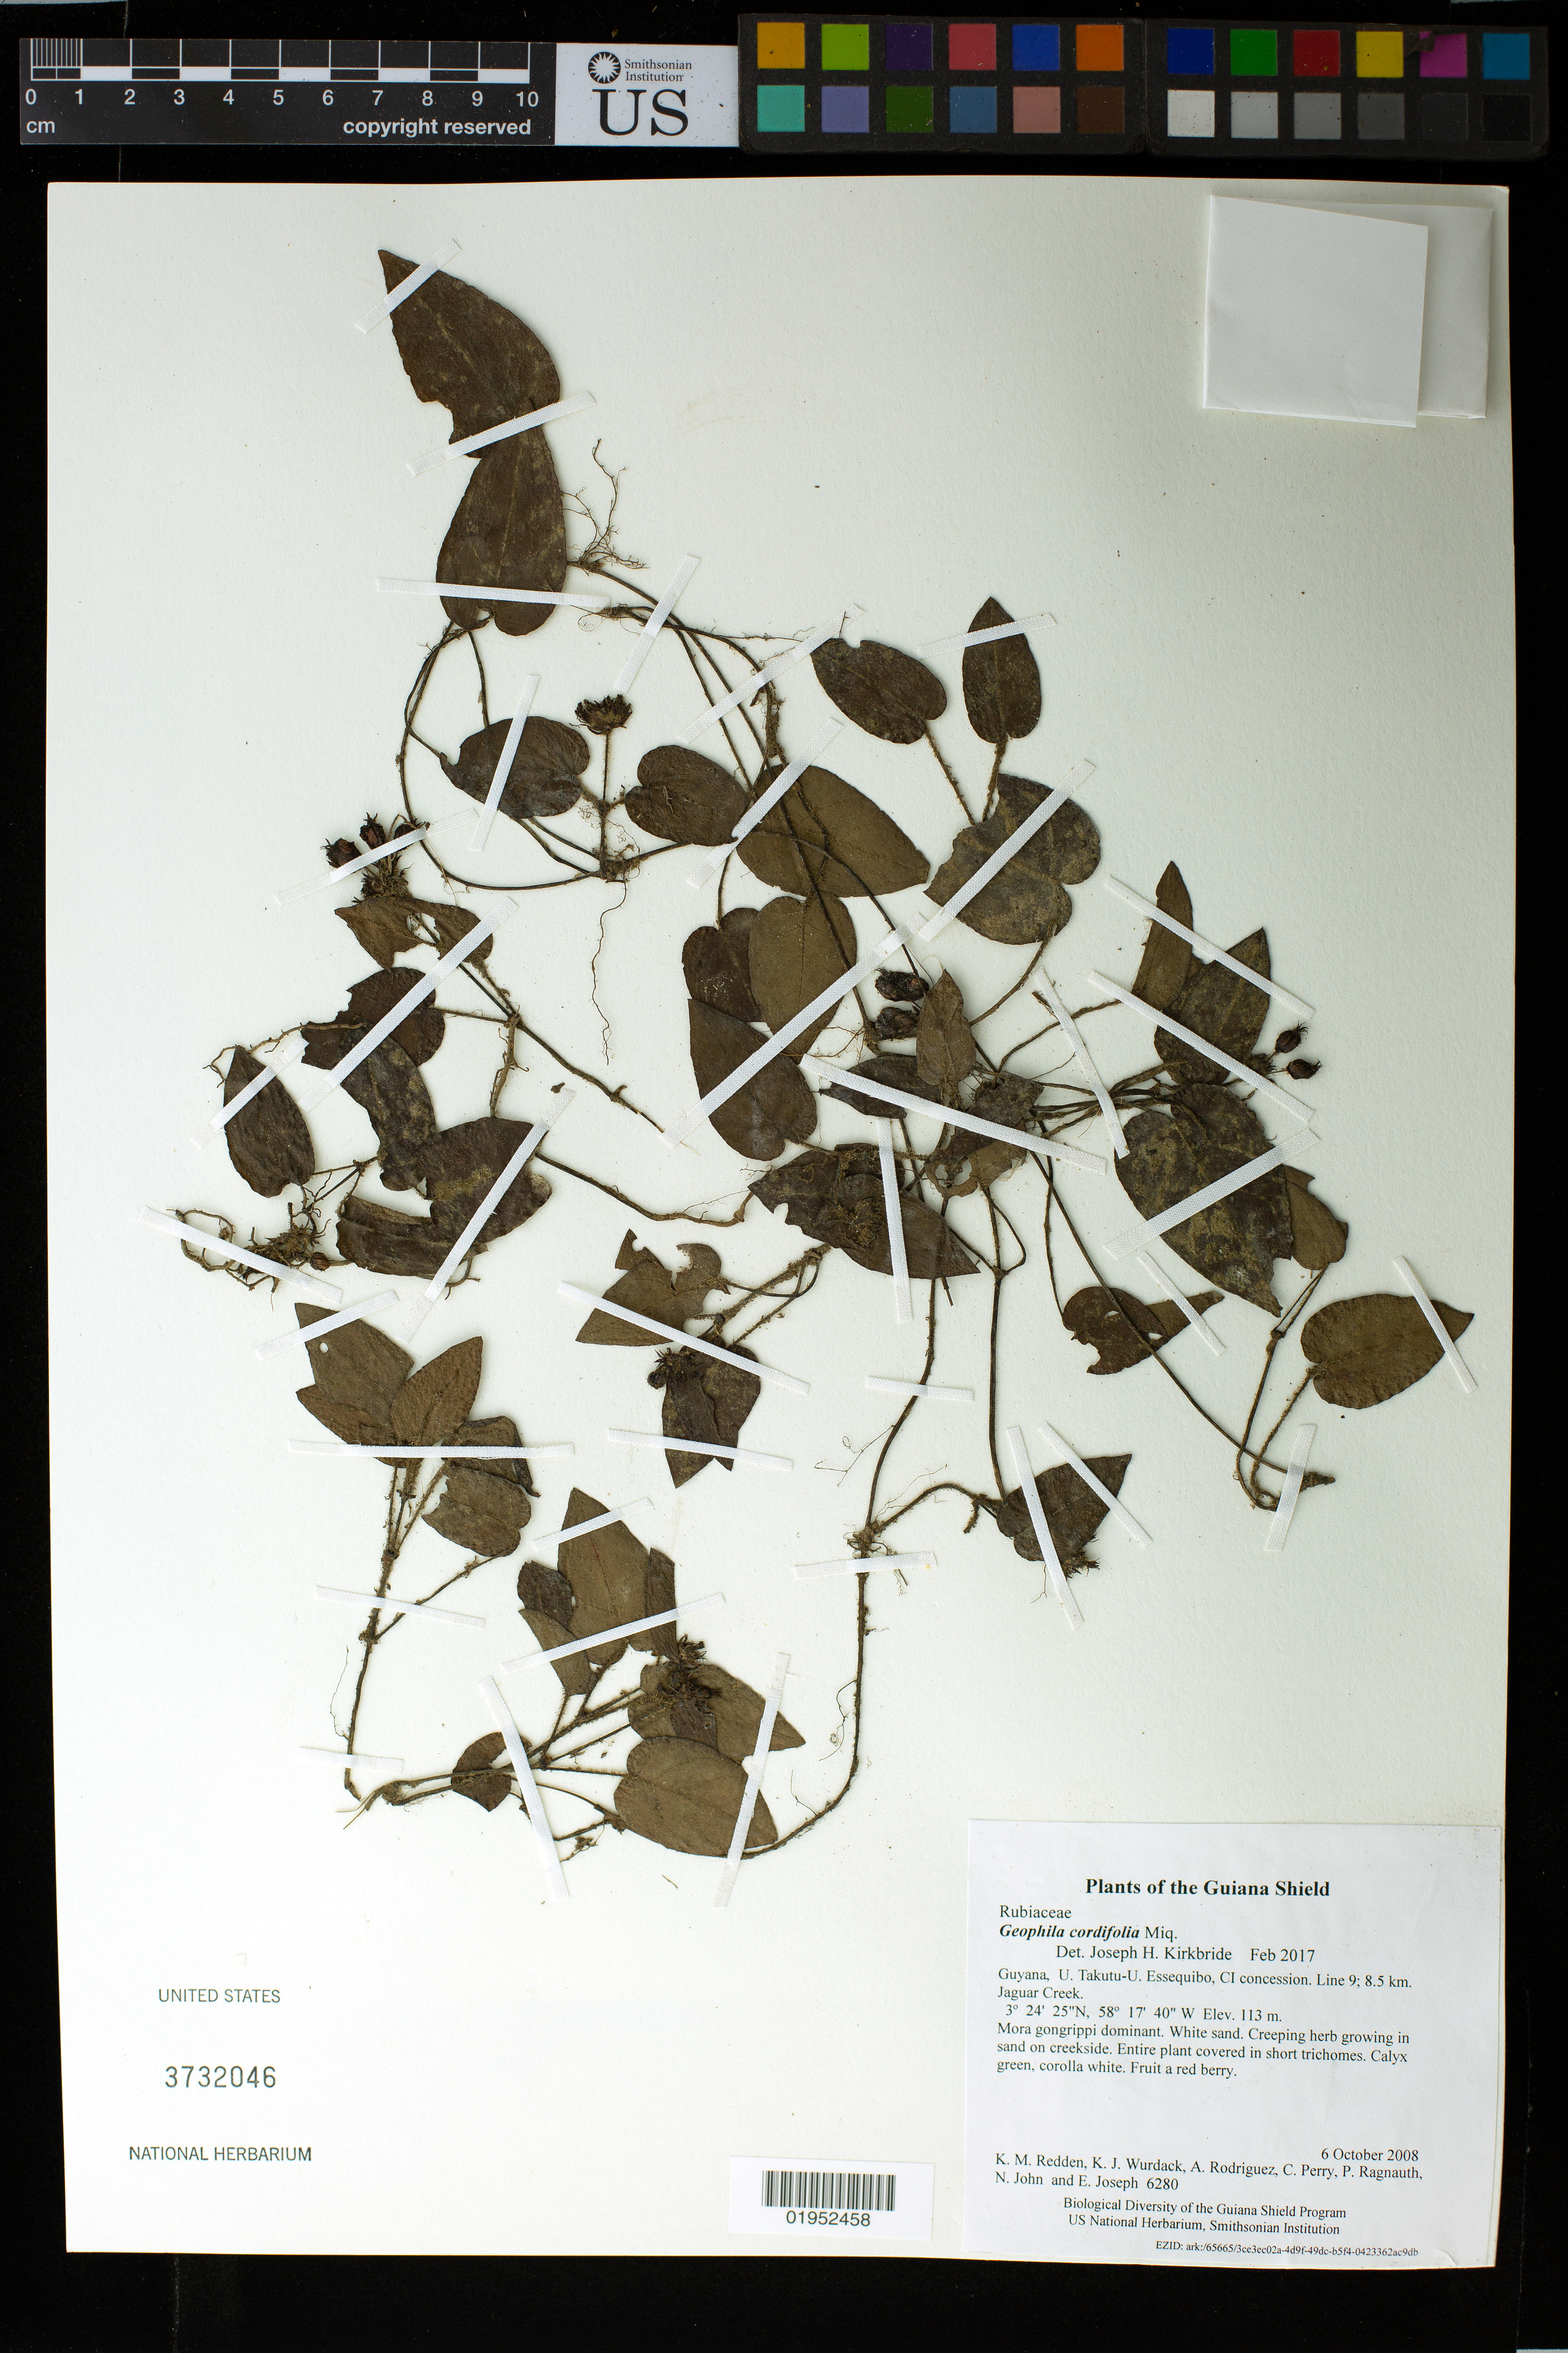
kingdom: Plantae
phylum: Tracheophyta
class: Magnoliopsida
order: Gentianales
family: Rubiaceae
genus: Geophila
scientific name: Geophila cordifolia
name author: Miq.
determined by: Kirkbride, J. H.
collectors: K. M. Redden, K. Wurdack, A. Rodriguez, C. Perry, P. Ragnauth, N. John & E. Joseph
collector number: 6280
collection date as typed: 6 October 2008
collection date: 2008-10-06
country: Guyana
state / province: U. Takutu-U. Essequibo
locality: CI concession. Line 9; 8.5 km. Jaguar Creek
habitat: Mora gongrippi dominant. White sand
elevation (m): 113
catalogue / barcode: US 3732046